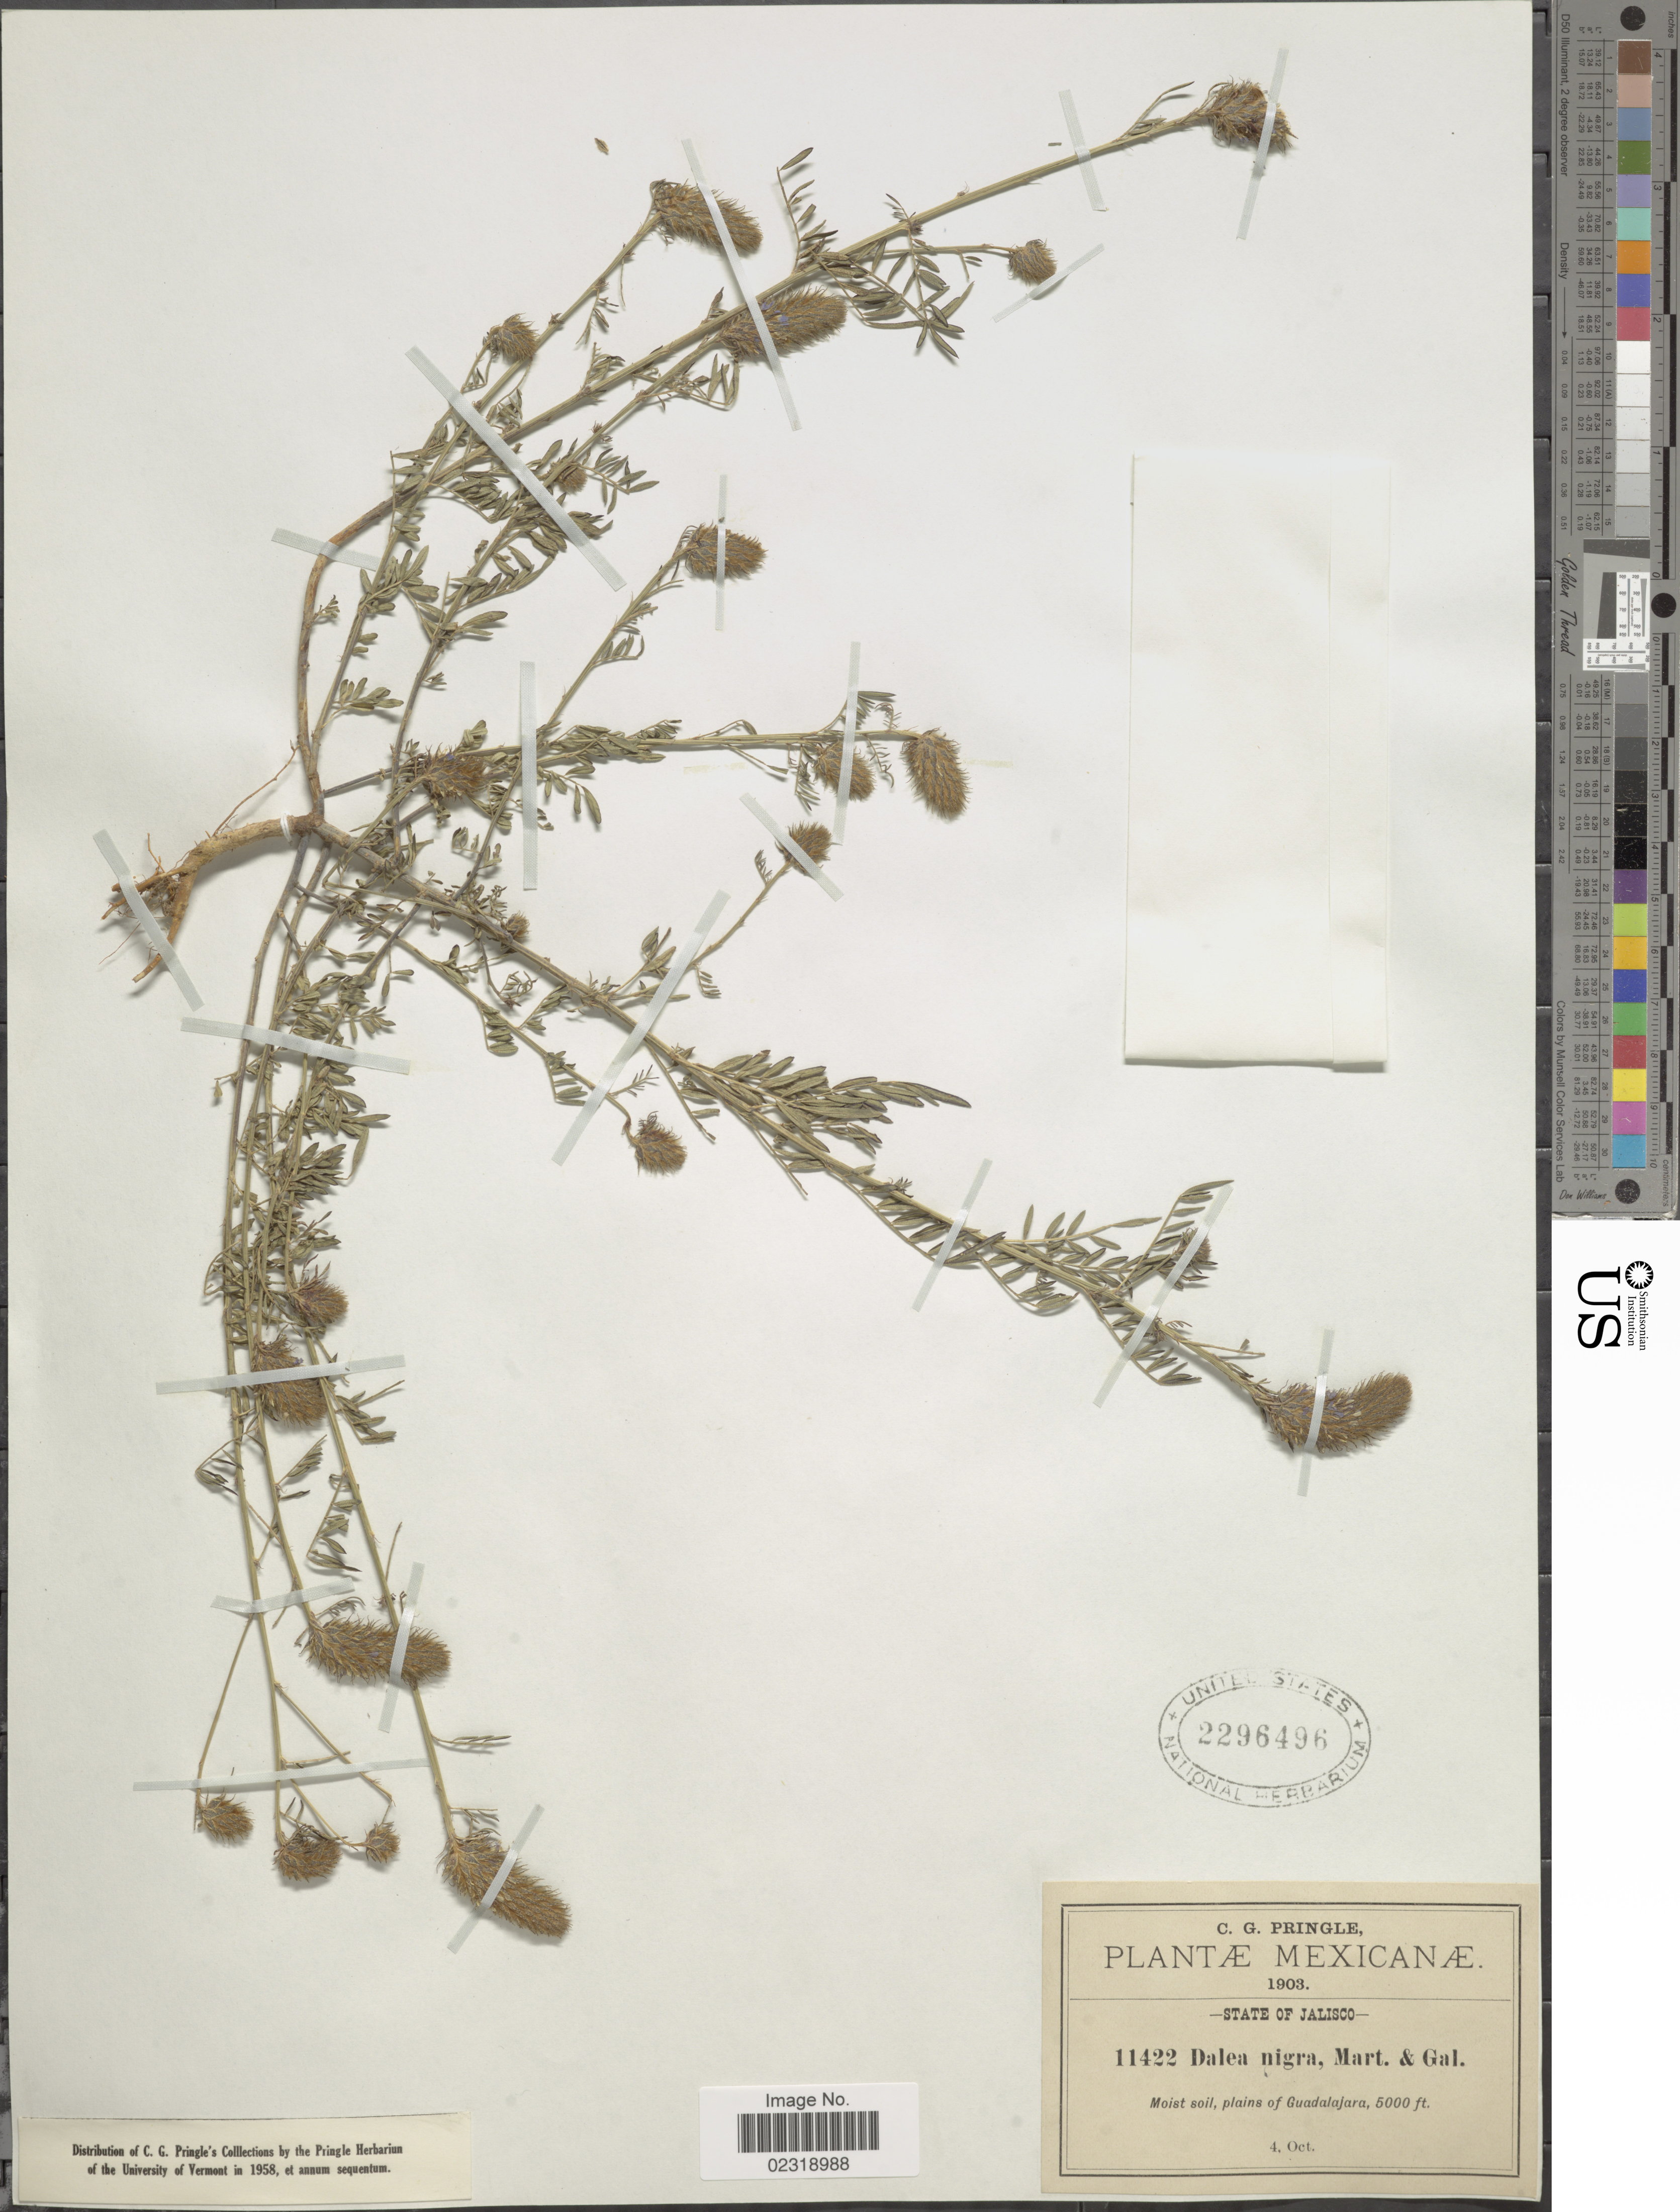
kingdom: Plantae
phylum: Tracheophyta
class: Magnoliopsida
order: Fabales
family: Fabaceae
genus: Dalea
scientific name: Dalea cliffortiana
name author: Willd.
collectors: C. G. Pringle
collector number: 11422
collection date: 1903-10-04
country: Mexico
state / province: Jalisco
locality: State of Jalisco, Moist soil, plains of Guadalajara.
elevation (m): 1524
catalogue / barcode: US 2296496